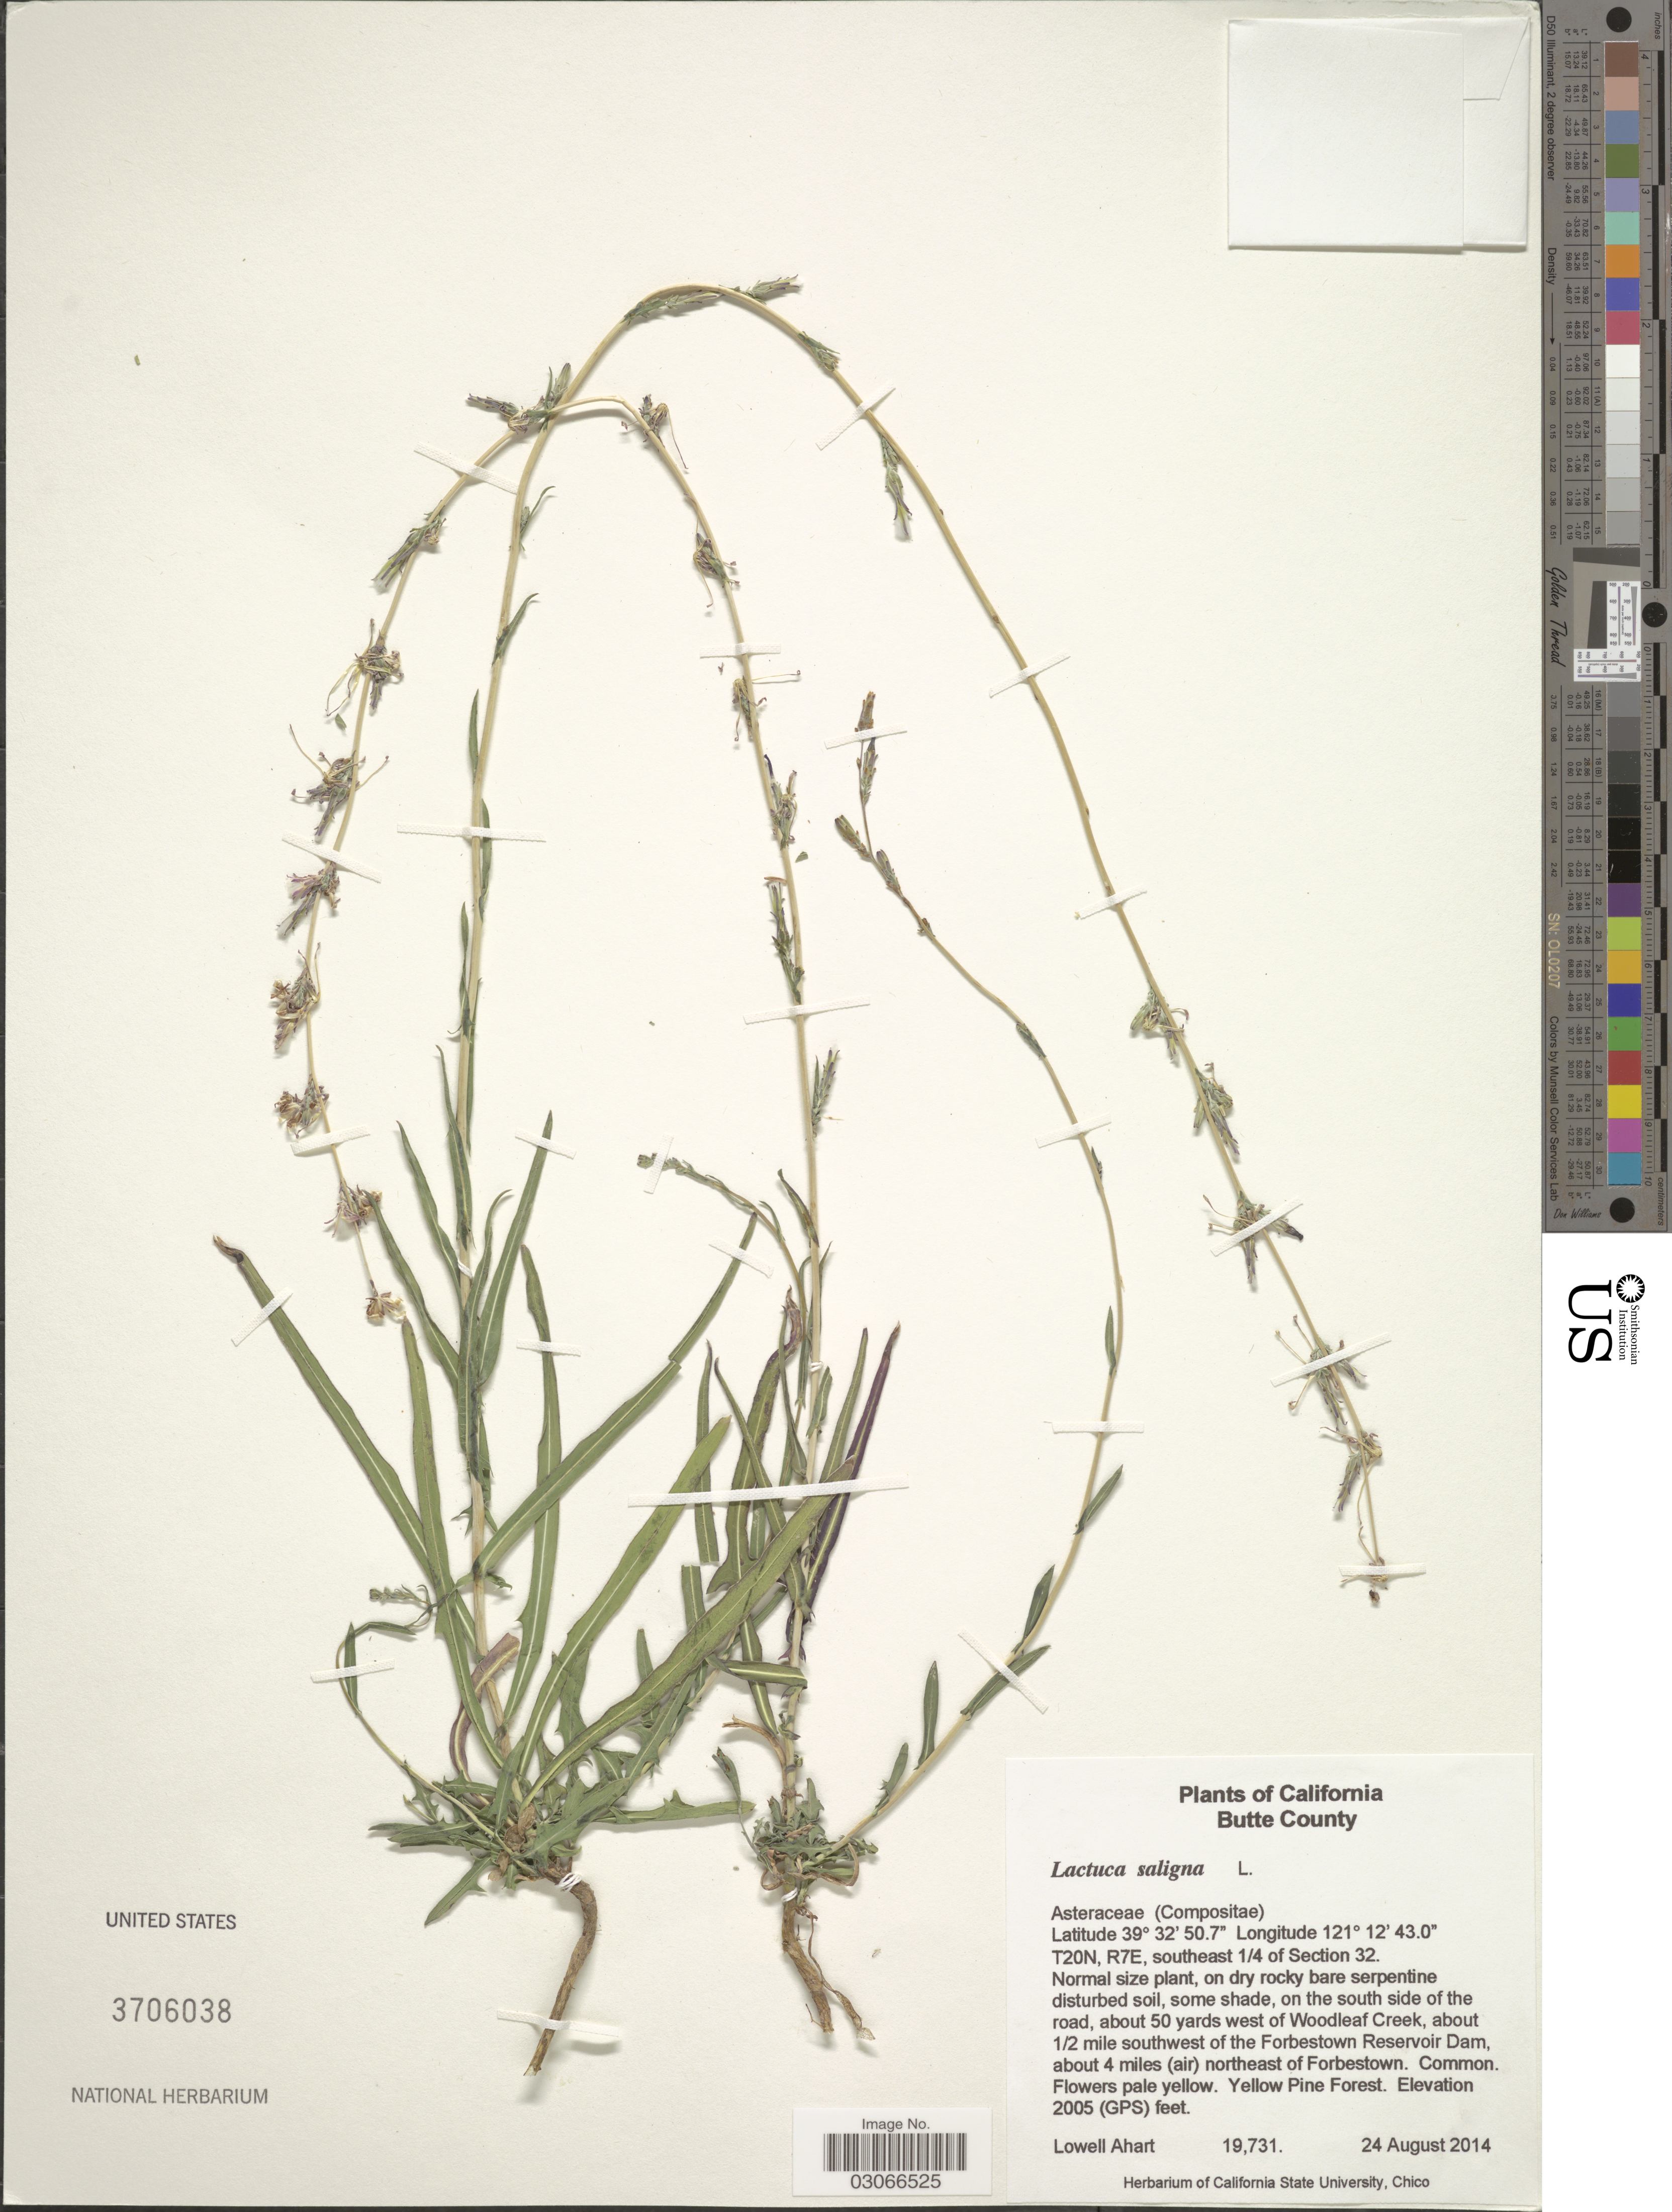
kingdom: Plantae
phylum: Tracheophyta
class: Magnoliopsida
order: Asterales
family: Asteraceae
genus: Lactuca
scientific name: Lactuca saligna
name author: L.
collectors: L. Ahart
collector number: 19731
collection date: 2014-08-24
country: United States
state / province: California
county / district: Butte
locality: Butte County. T20N, R7E, southeast ¼ of Section 32, on the south side of the road, about 50 yards west of Woodleaf Creek, about ½ mile southwest of the Forbestown Reservoir Dam, about 4 miles (air) northeast of Forbestown.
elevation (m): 611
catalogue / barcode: US 3706038